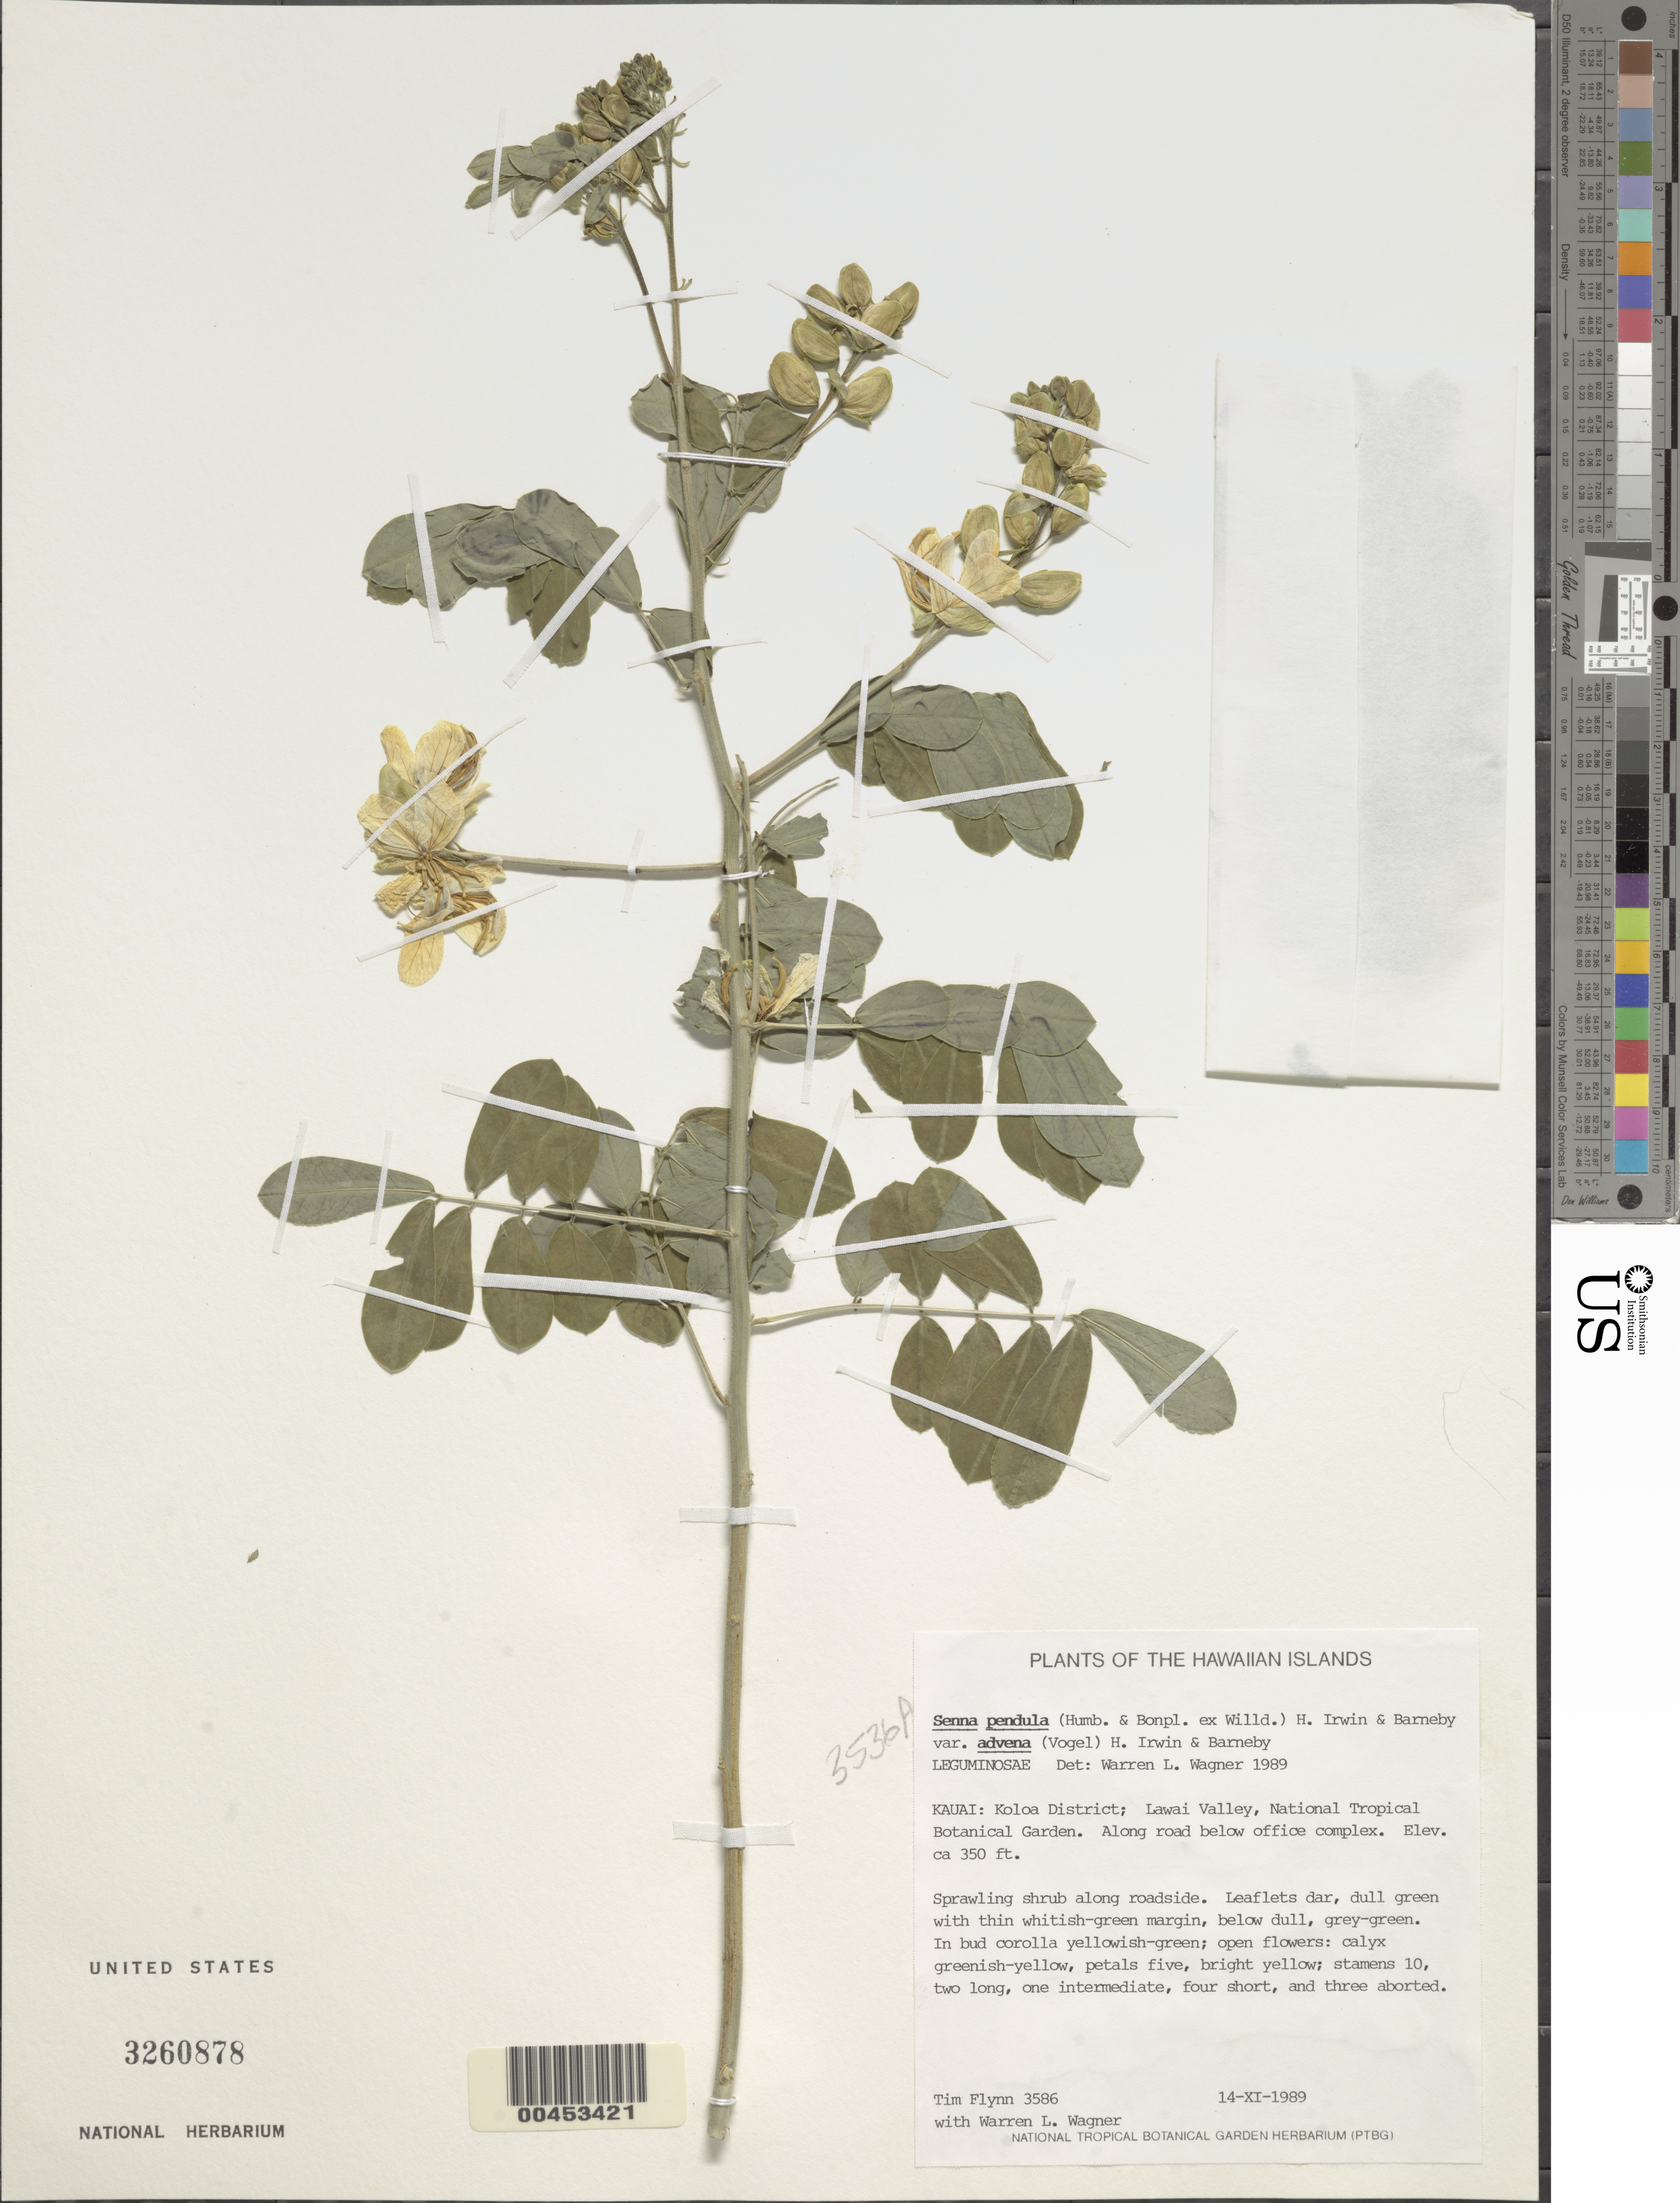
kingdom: Plantae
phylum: Tracheophyta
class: Magnoliopsida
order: Fabales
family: Fabaceae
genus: Senna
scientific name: Senna pendula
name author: (Humb. & Bonpl. ex Willd.) H.S. Irwin & Barneby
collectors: T. W. Flynn & W. L. Wagner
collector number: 3586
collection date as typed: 14 Nov 1989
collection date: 1989-11-14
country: United States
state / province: Hawaii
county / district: Kauai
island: Kaua'i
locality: Koloa Dist, Lawai Valley, National Tropical Botanical Garden, along rd below office complex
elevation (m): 107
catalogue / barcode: US 3260878